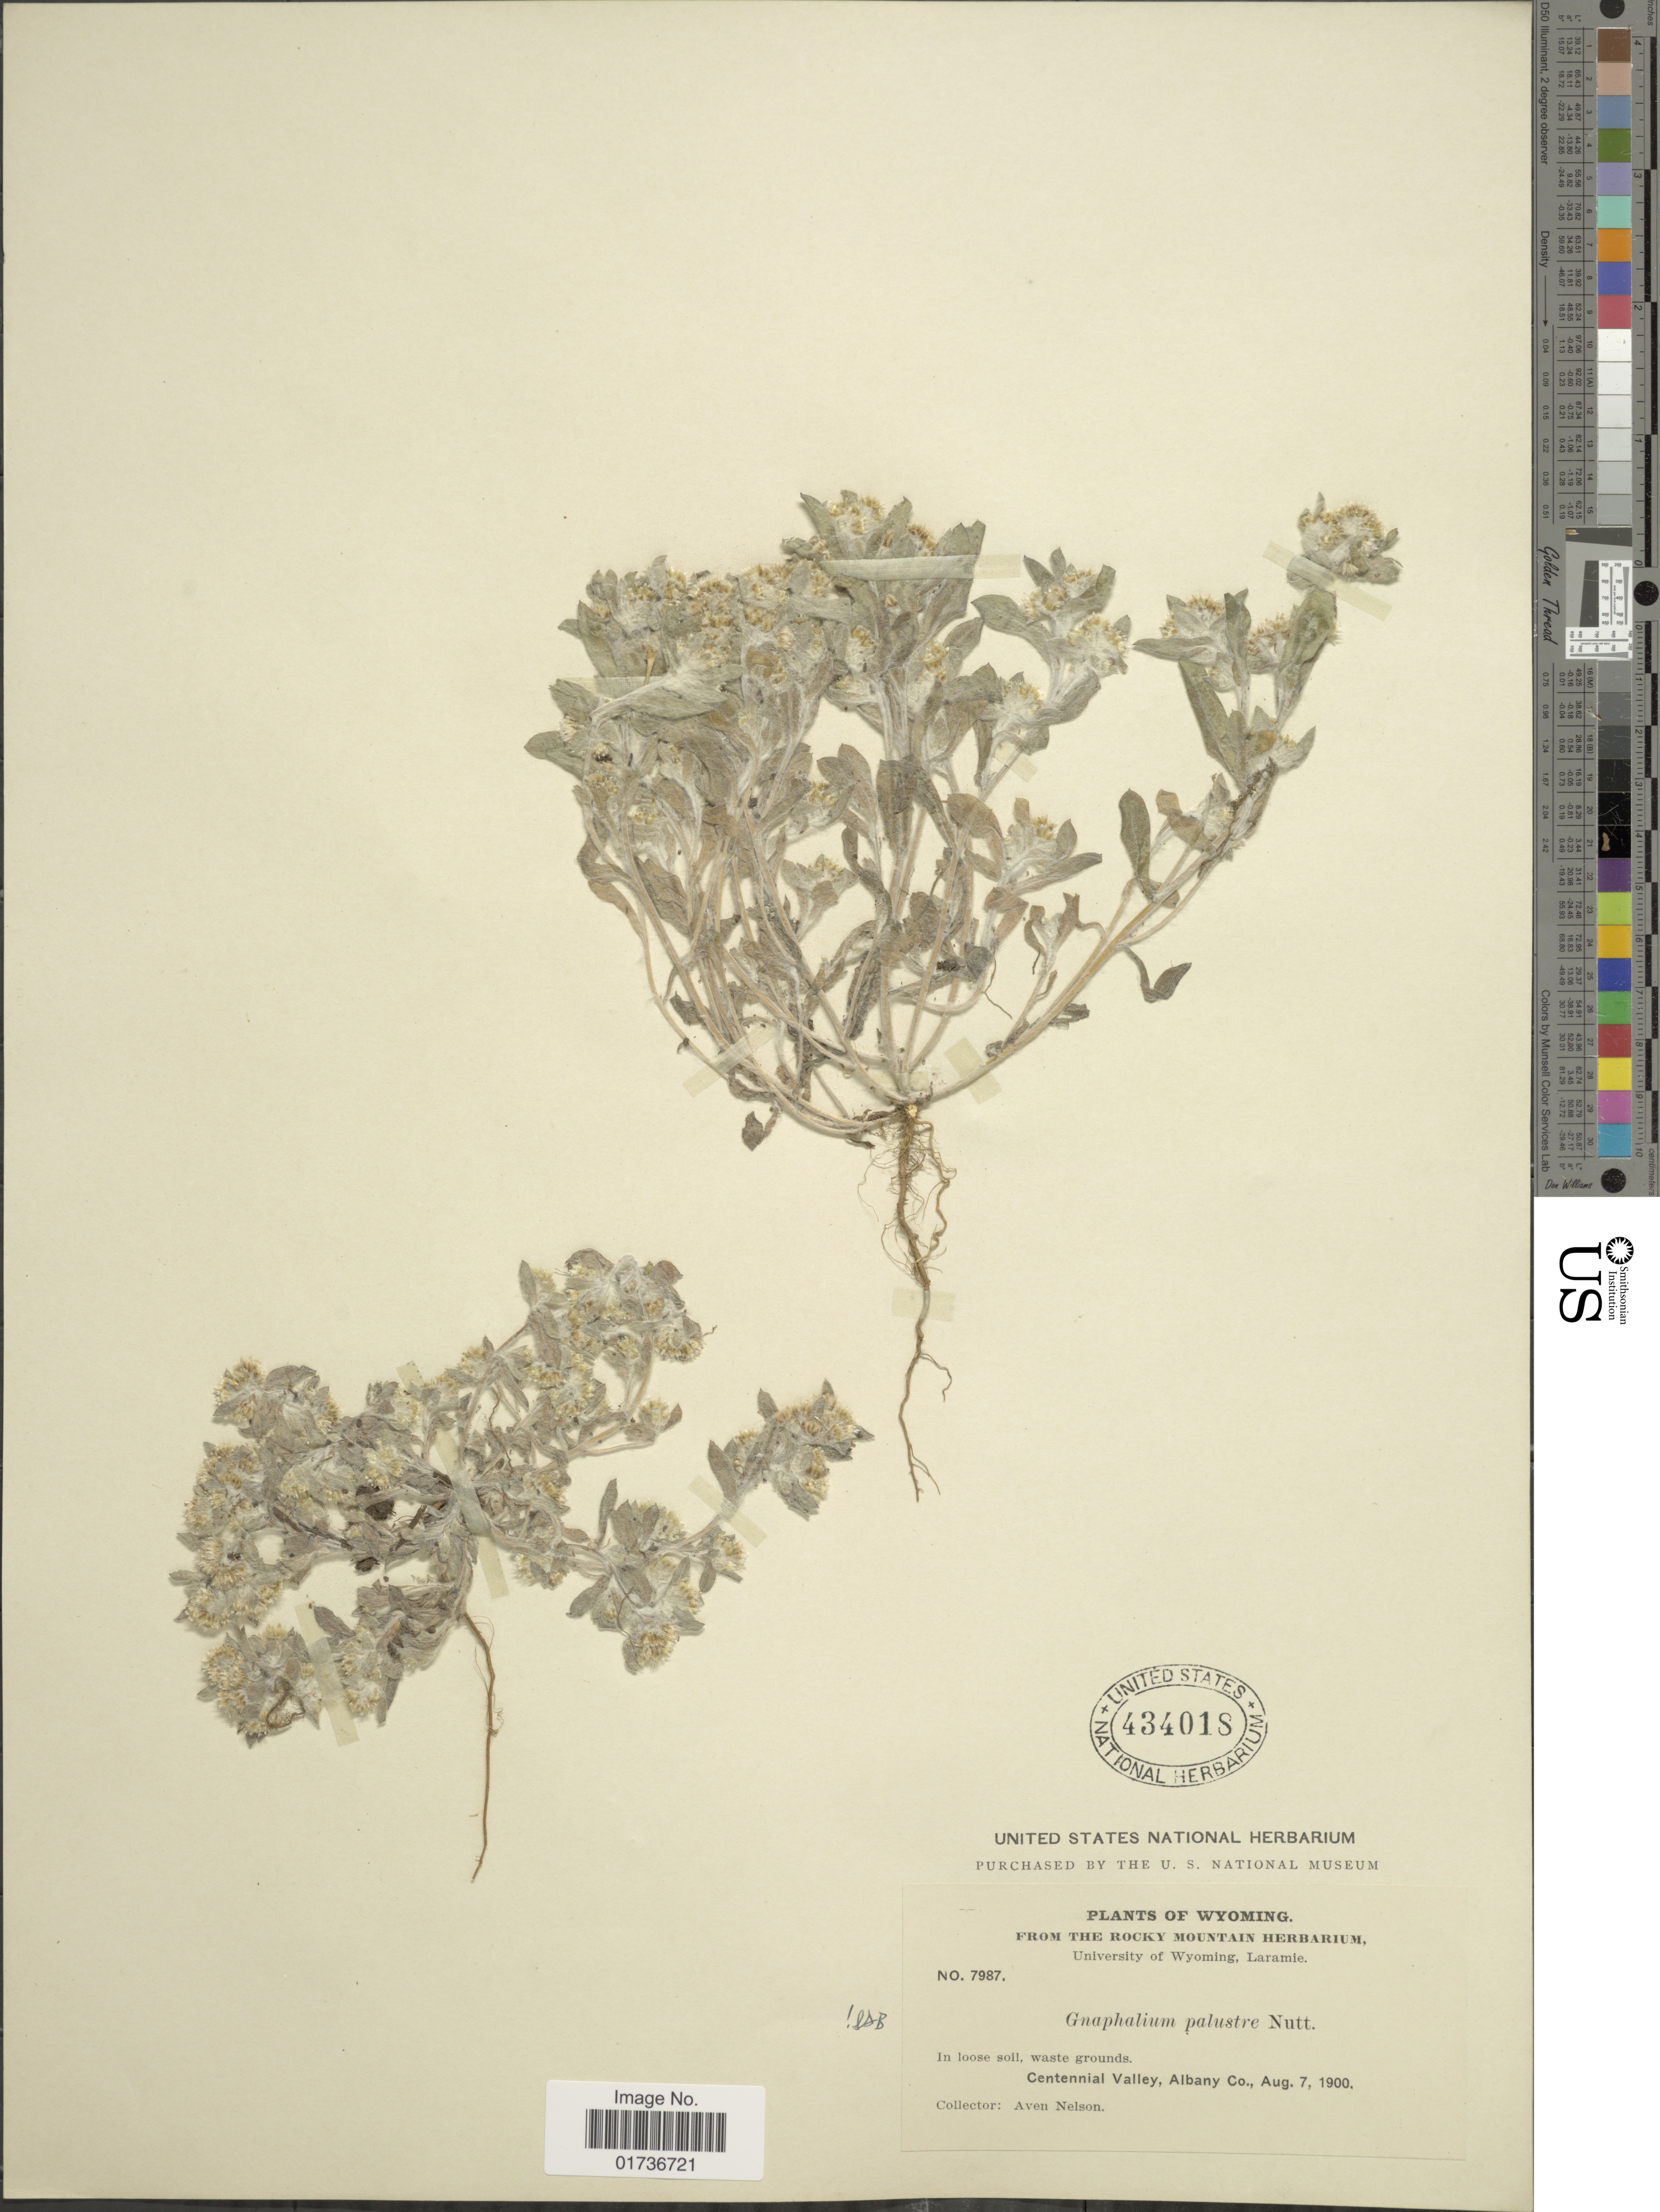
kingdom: Plantae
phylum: Tracheophyta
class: Magnoliopsida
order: Asterales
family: Asteraceae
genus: Gnaphalium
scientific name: Gnaphalium palustre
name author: Nutt.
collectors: A. Nelson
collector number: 7987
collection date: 1900-08-07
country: United States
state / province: Wyoming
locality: In loose soil, waste grounds, centennial Valley, Albany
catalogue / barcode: US 434018